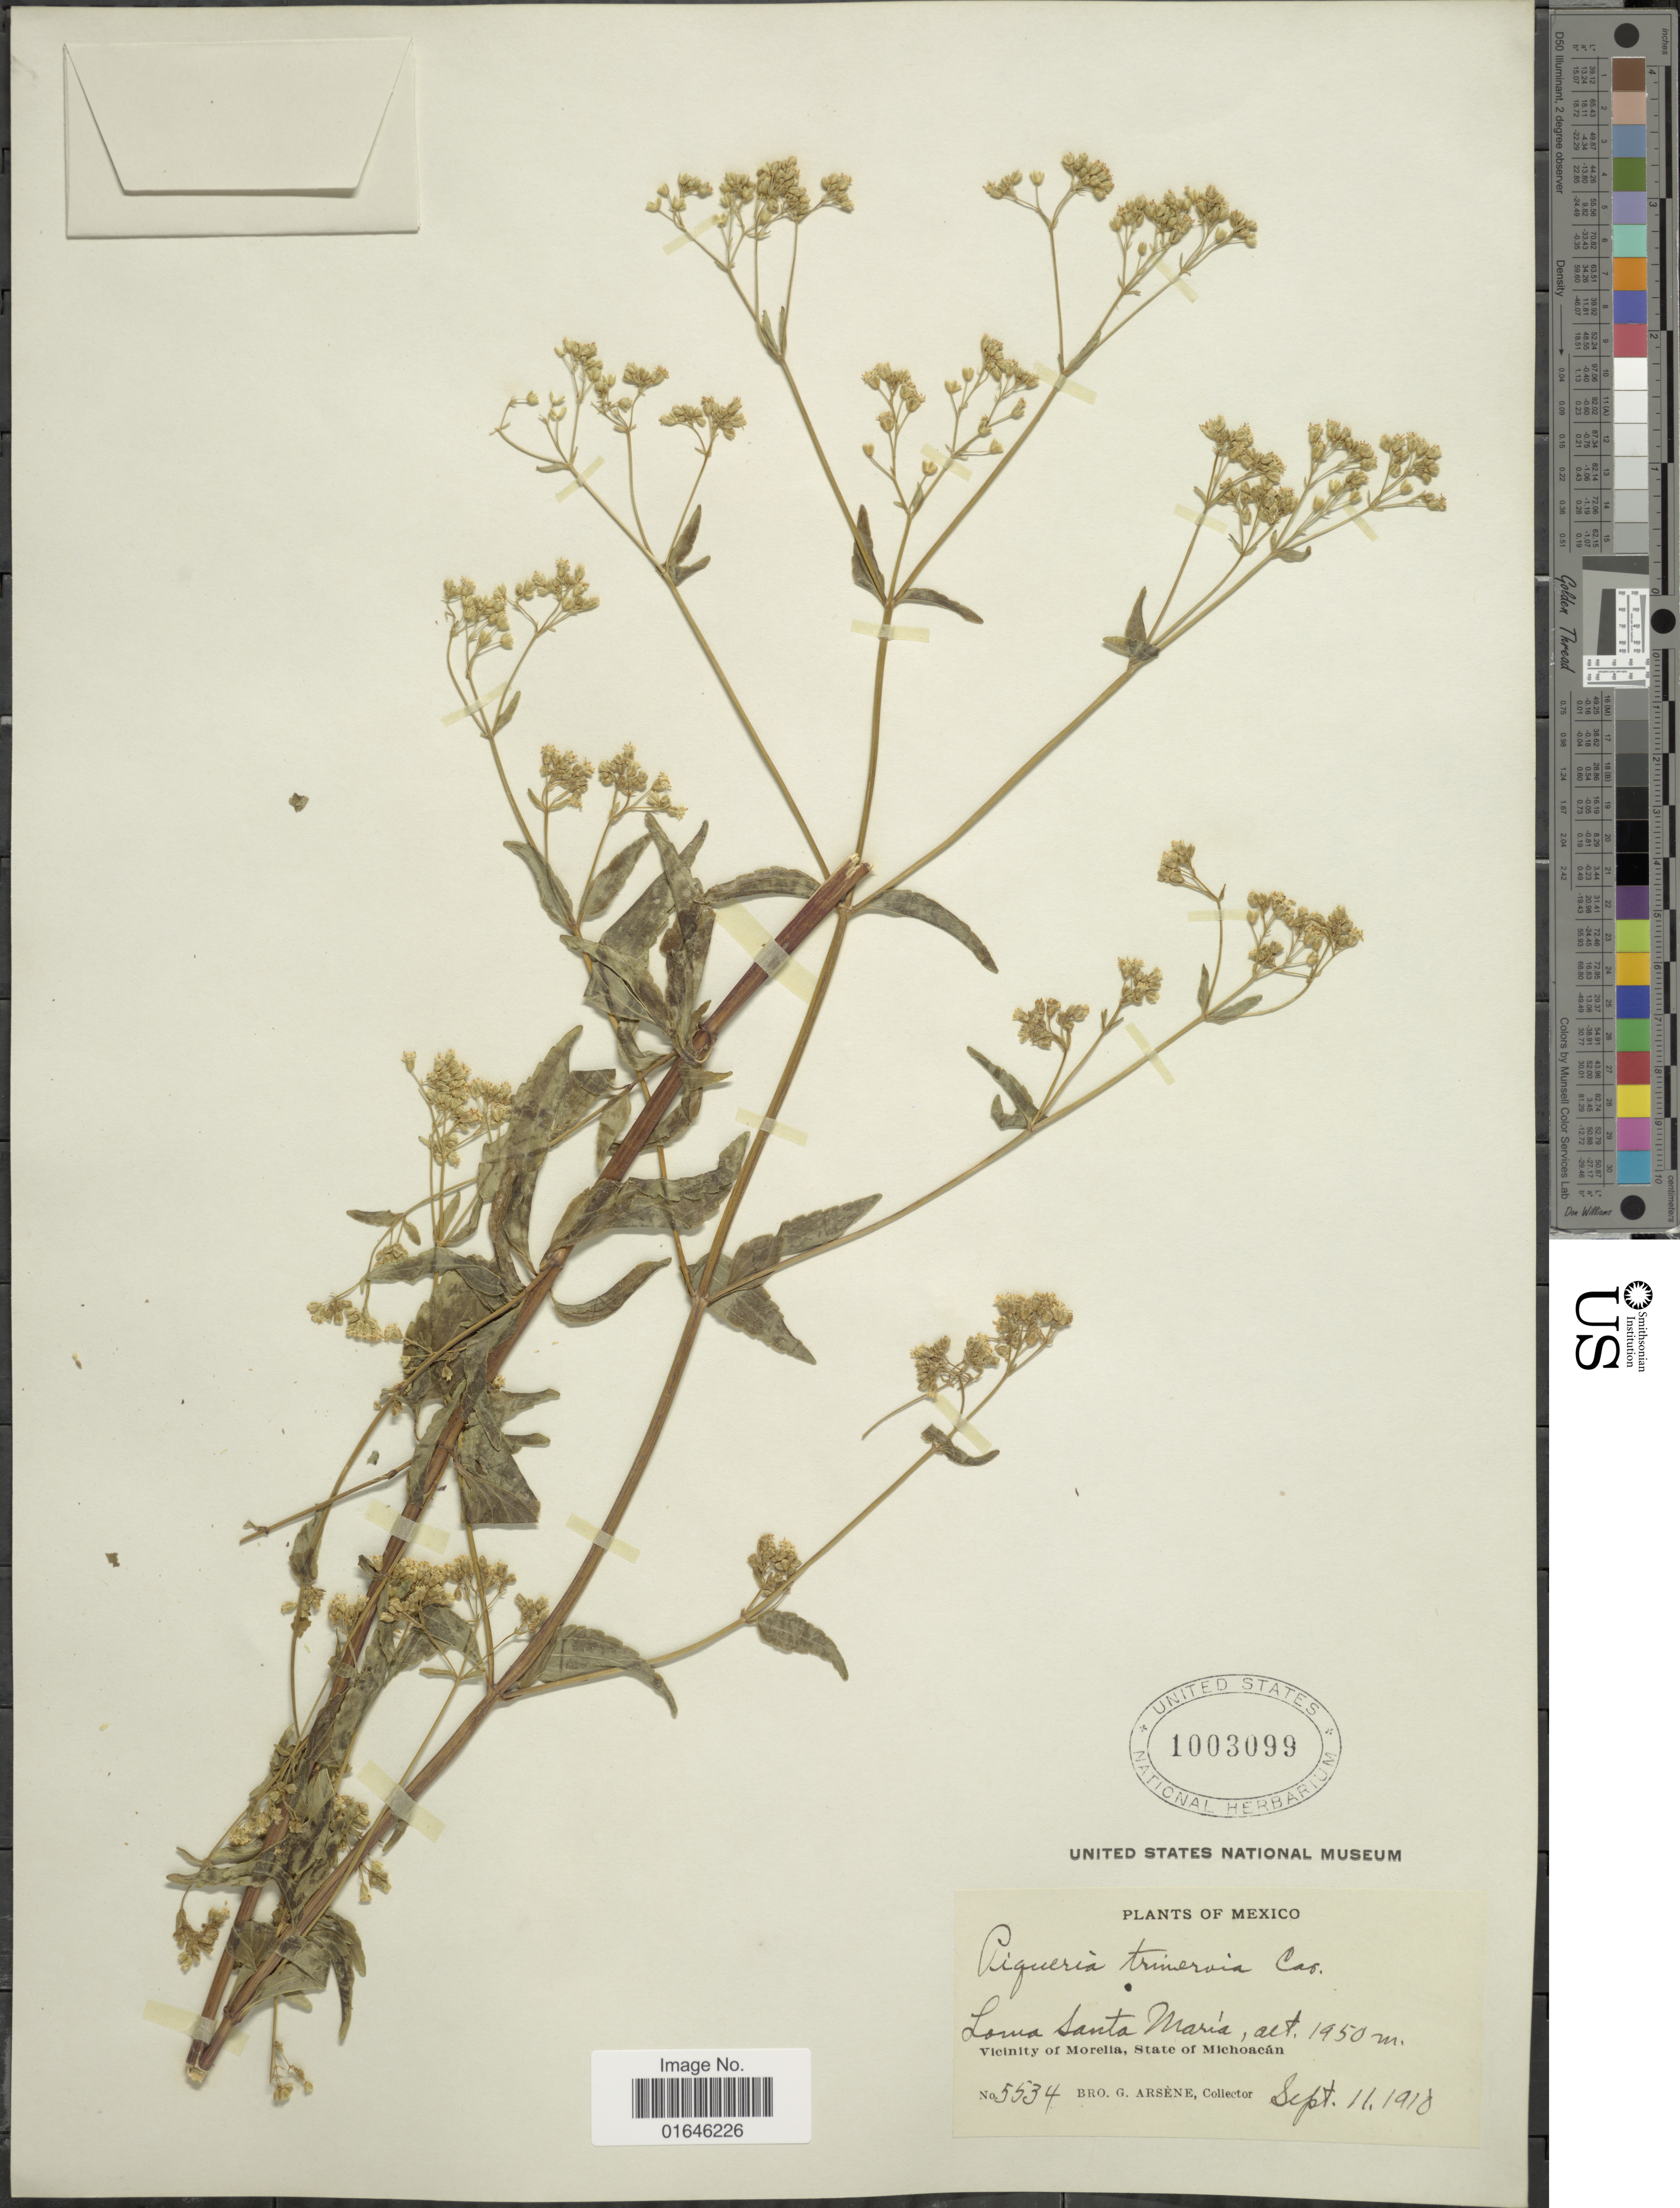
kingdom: Plantae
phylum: Tracheophyta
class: Magnoliopsida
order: Asterales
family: Asteraceae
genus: Piqueria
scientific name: Piqueria trinervia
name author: Cav.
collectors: Bro. G. Arsène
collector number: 5534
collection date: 1910-09-11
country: Mexico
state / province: Michoacán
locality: Loma Santa Maria, Vicinity of Morelia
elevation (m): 1950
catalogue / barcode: US 1003099